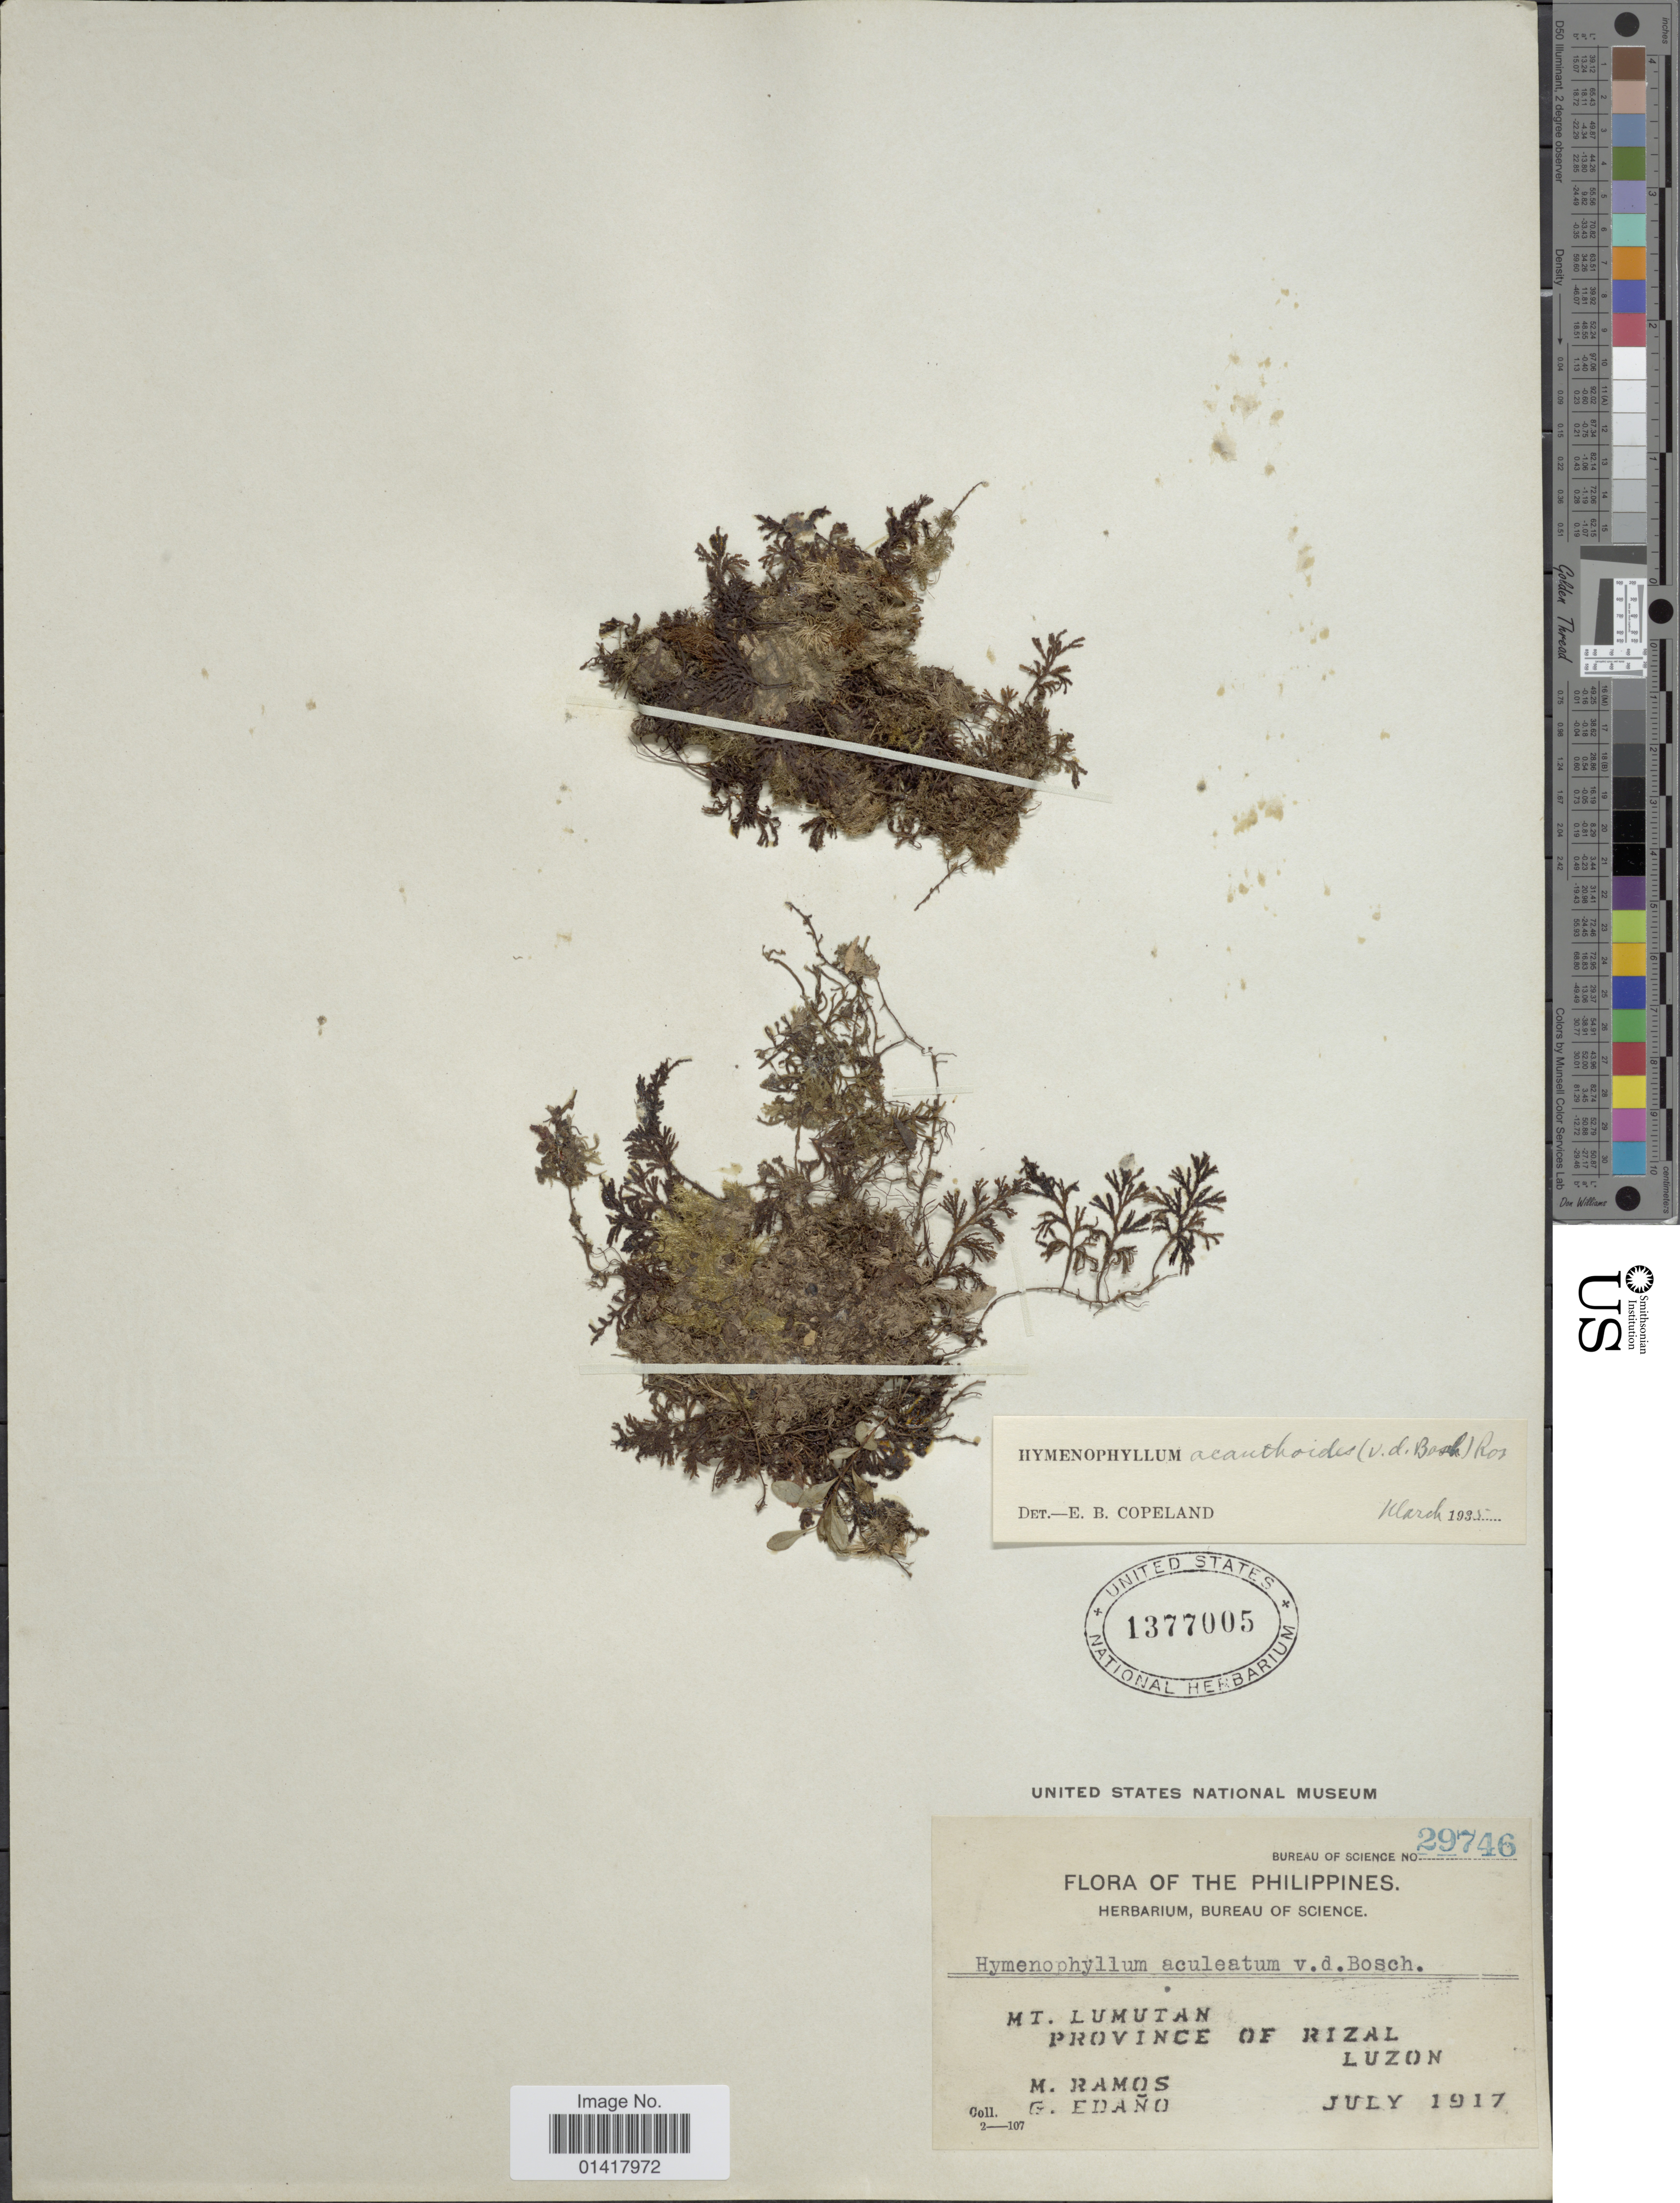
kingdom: Plantae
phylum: Tracheophyta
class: Polypodiopsida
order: Hymenophyllales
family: Hymenophyllaceae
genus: Hymenophyllum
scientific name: Hymenophyllum acanthoides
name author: (Bosch) Rosenst.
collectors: M. Ramos & G. Edaño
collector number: Bureau of Science 29746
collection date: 1917-07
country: Philippines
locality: Luzon. Mt. Lumutan, Province of Rizal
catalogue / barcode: US 1377005